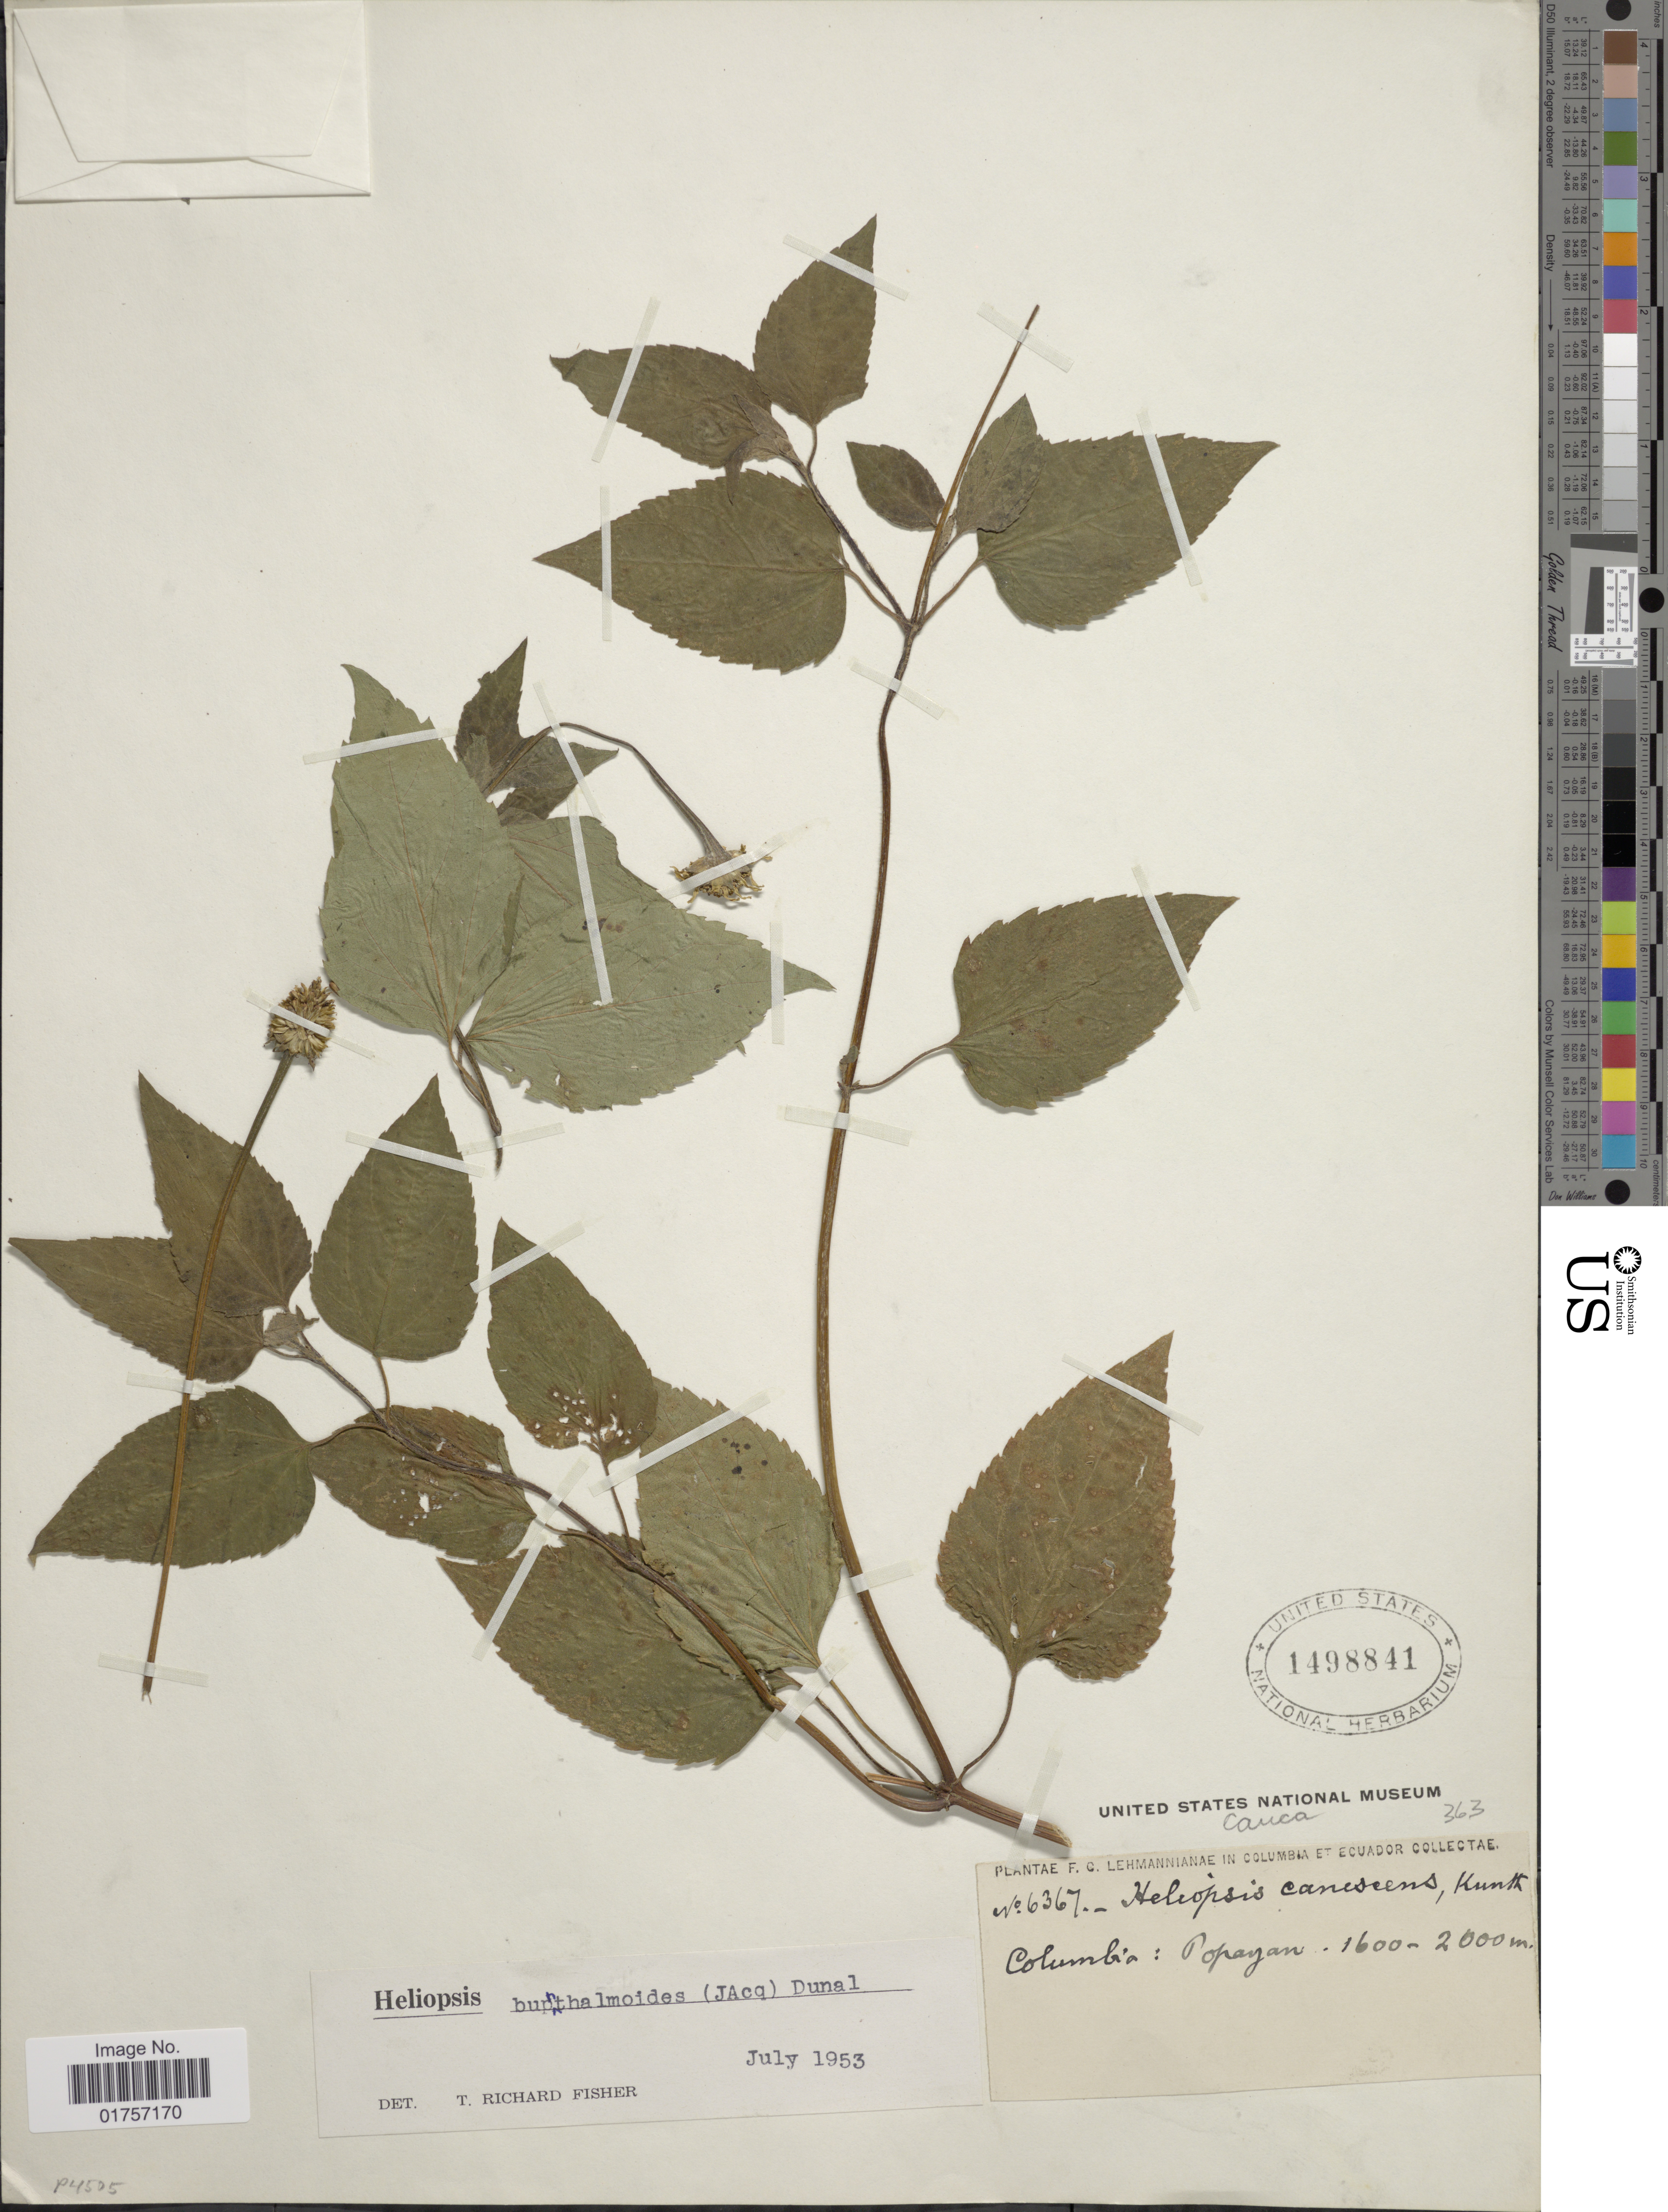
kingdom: Plantae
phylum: Tracheophyta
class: Magnoliopsida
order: Asterales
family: Asteraceae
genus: Heliopsis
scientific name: Heliopsis buphthalmoides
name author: (Jacq.) Dunal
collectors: F. C. Lehmann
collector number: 6367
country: Colombia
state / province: Cauca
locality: Popayan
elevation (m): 1600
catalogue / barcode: US 1498841